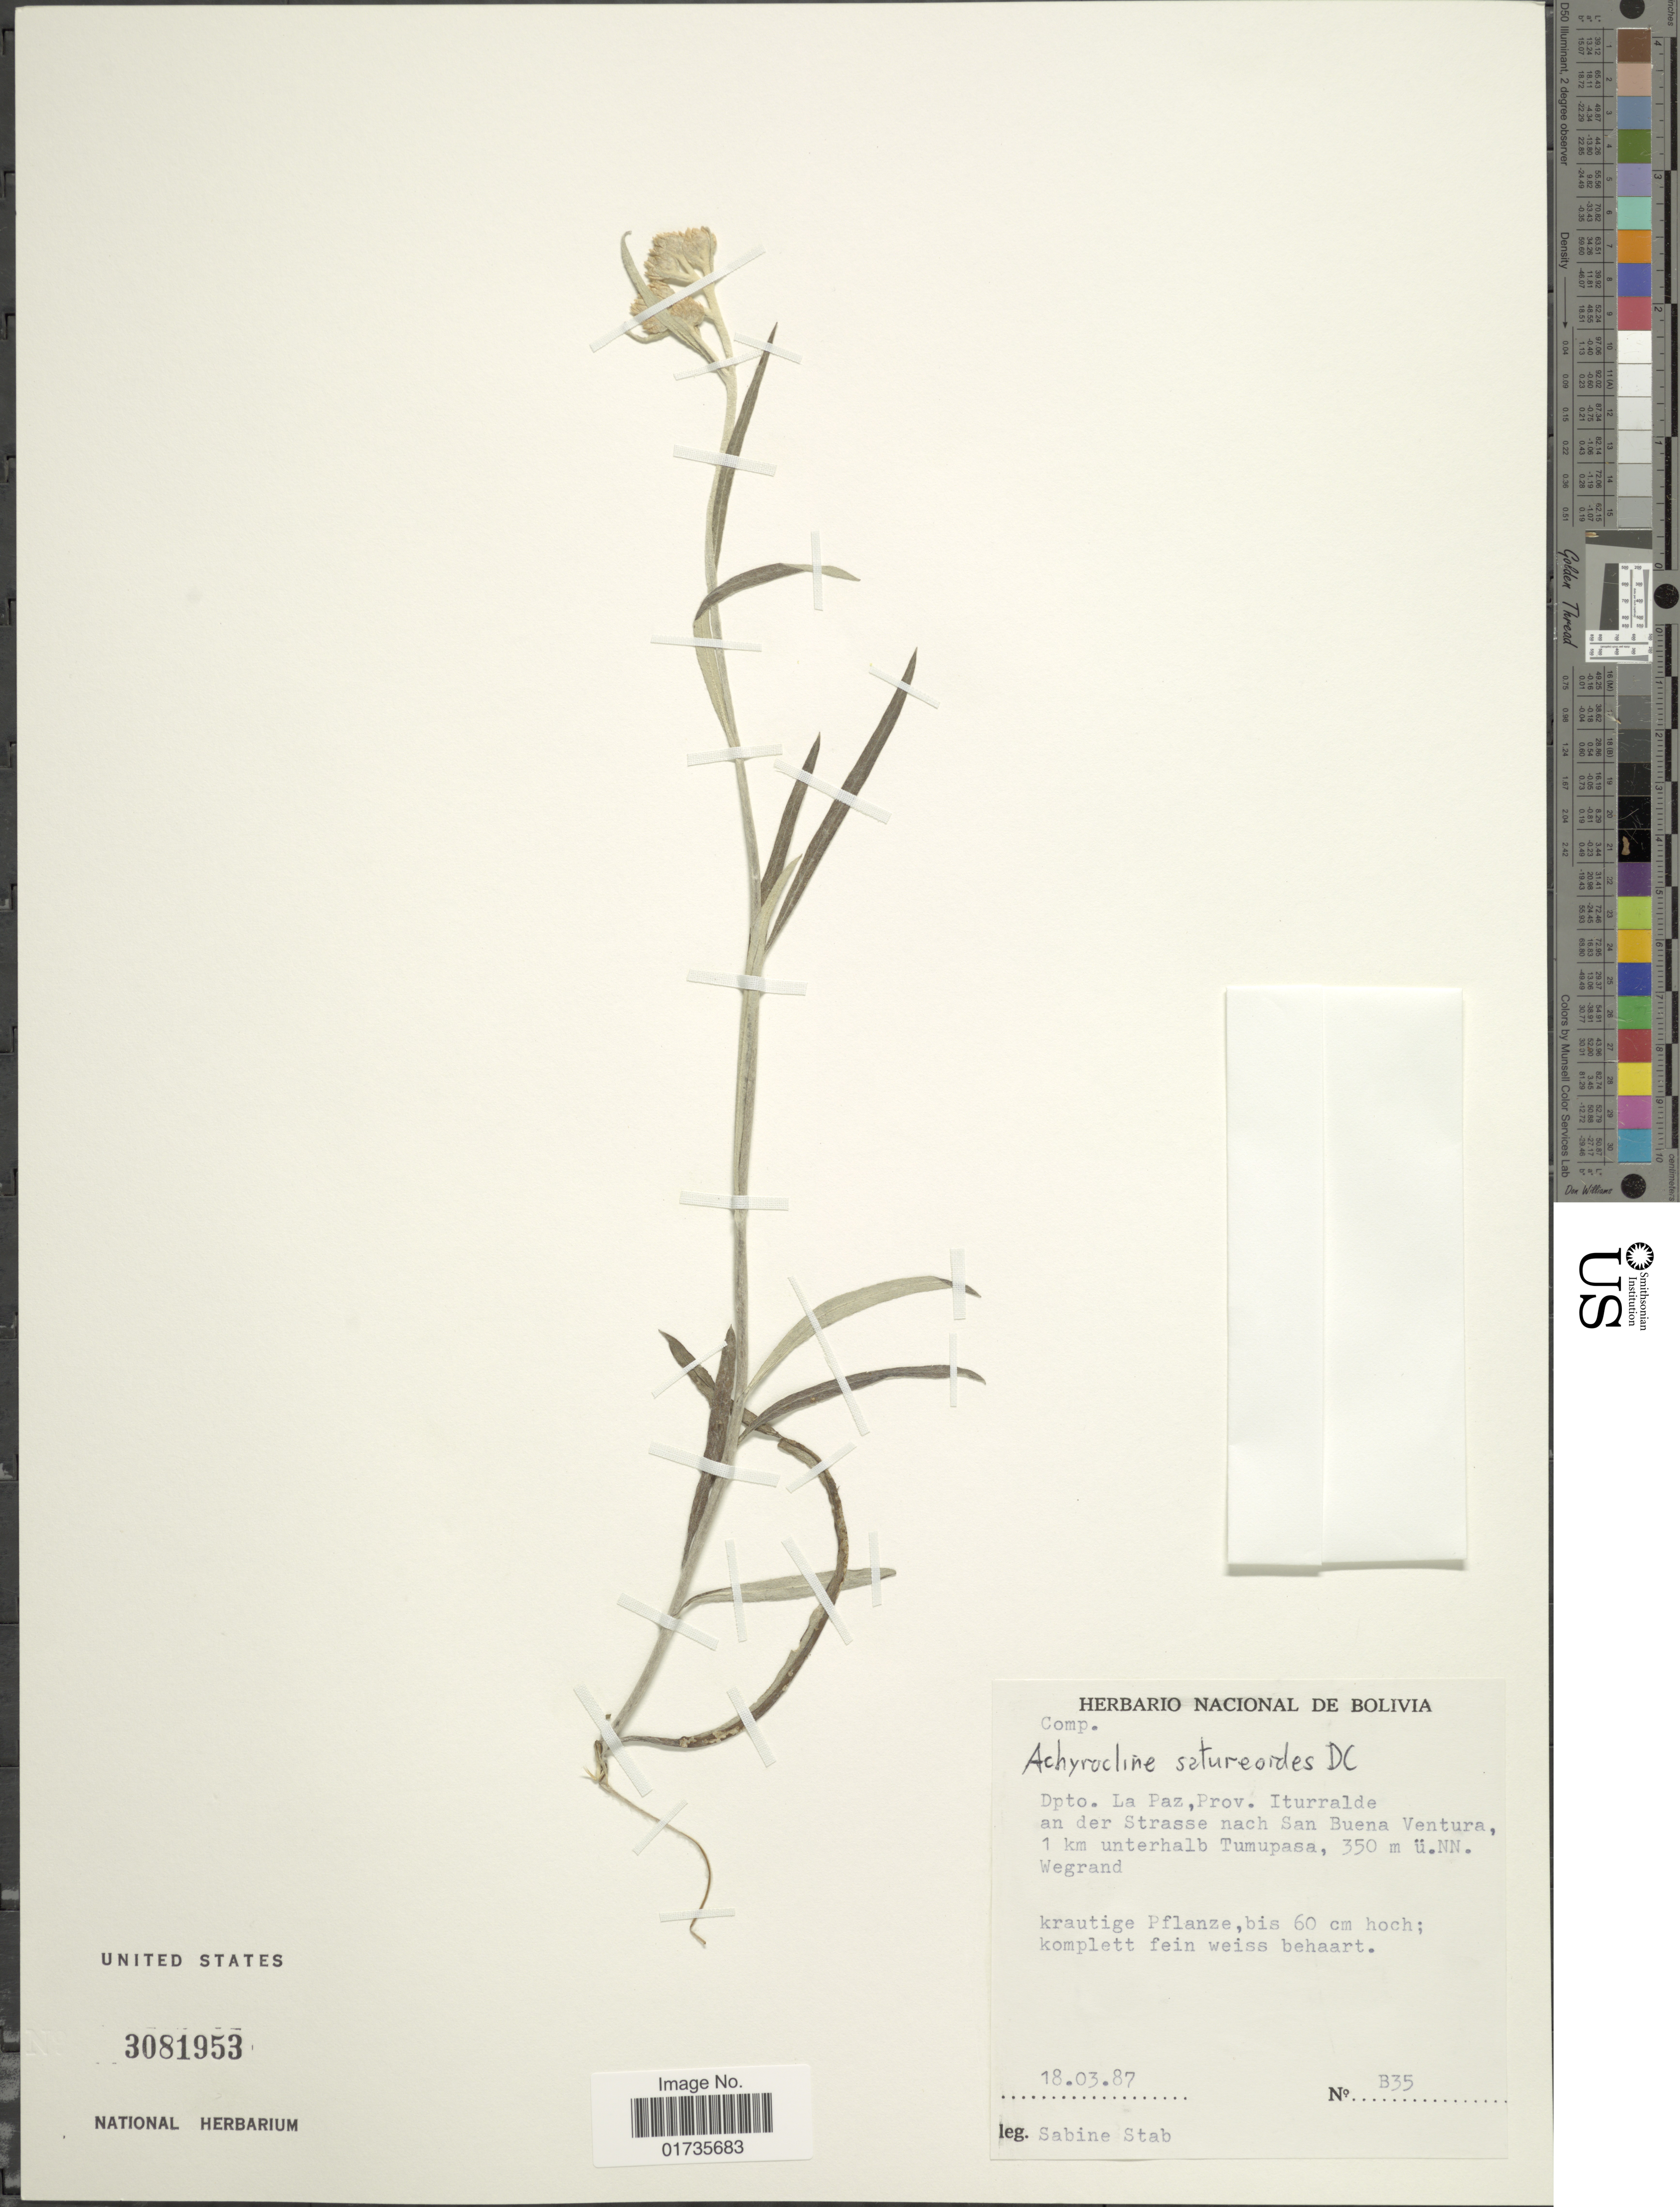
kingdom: Plantae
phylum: Tracheophyta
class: Magnoliopsida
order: Asterales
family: Asteraceae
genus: Achyrocline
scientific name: Achyrocline satureioides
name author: (Lam.) DC.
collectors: S. Stab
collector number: B35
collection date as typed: Transcribed d/m/y: 18/3/87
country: Bolivia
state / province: La Paz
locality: Dpto La Paz, Prov. Iturralde and der Strasse nach San Buena Ventura, 1 km unterhalb Tumupasa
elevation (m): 350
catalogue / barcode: US 3081953